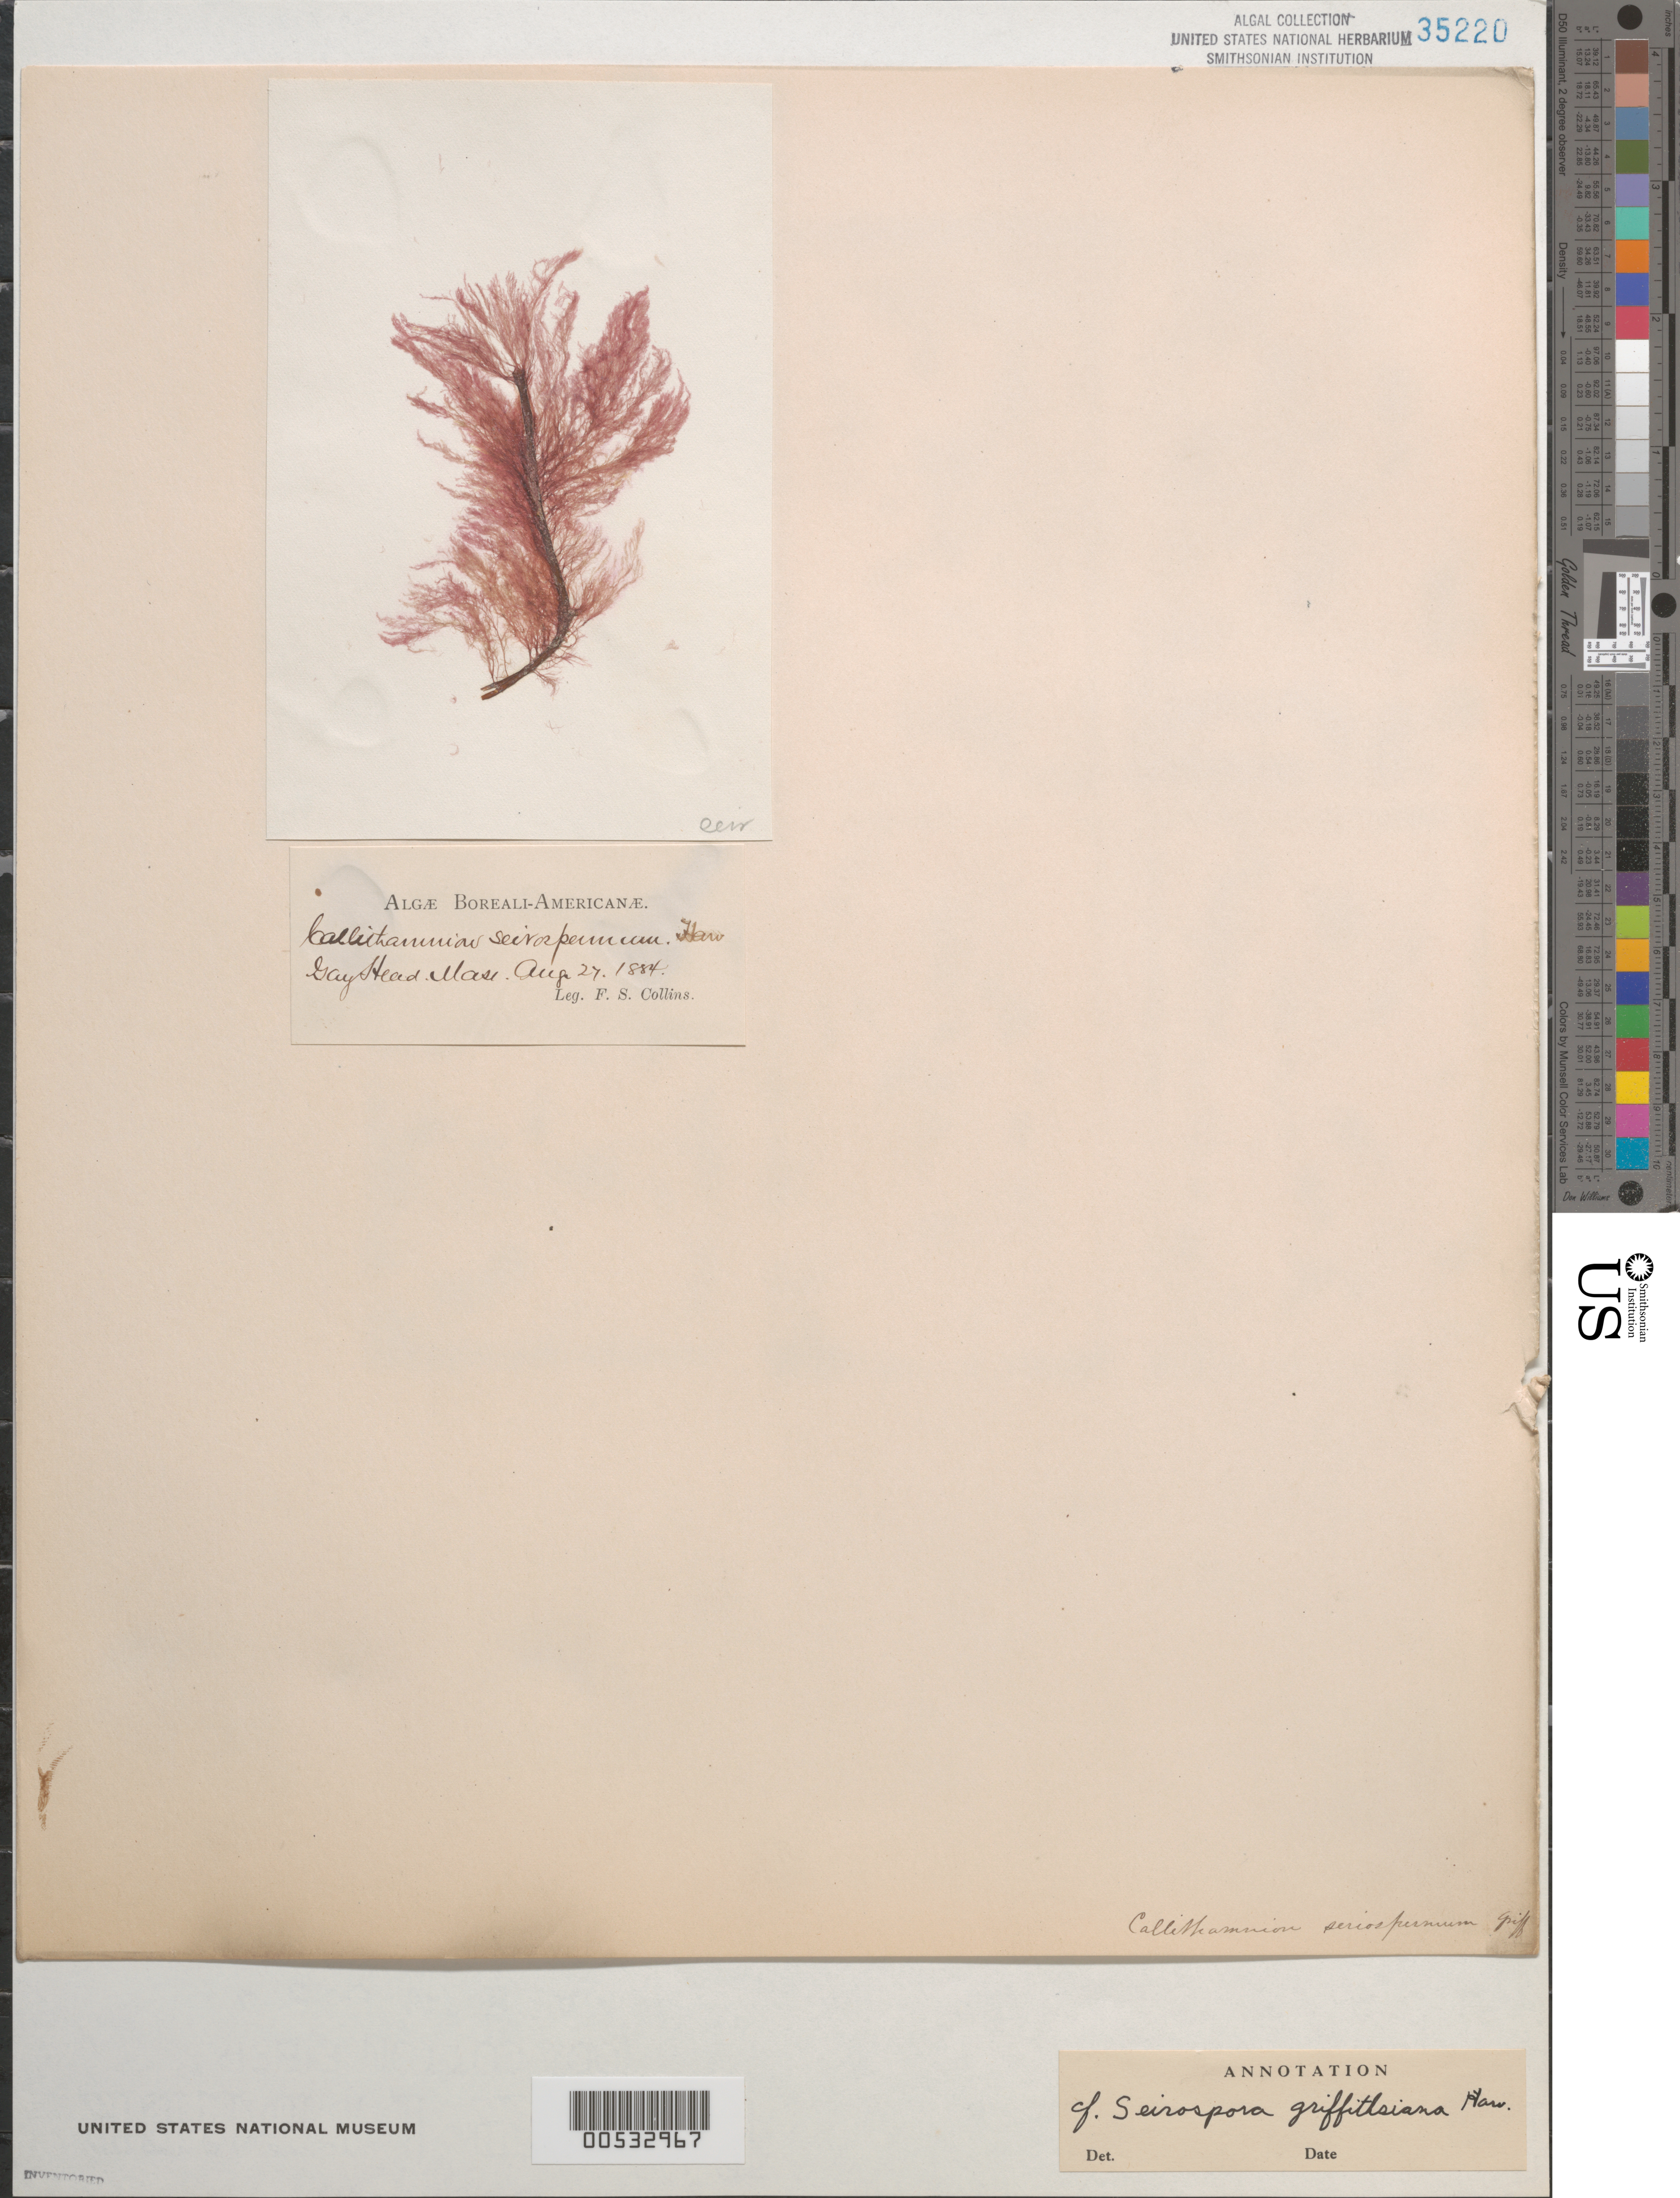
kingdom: Plantae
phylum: Rhodophyta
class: Florideophyceae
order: Ceramiales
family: Callithamniaceae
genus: Seirospora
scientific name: Seirospora interrupta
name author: (Sm.) F. Schmitz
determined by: Algae name updating Project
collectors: F. Collins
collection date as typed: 27 Aug 1884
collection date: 1884-08-27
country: United States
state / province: Massachusetts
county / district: Dukes County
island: Martha's Vineyard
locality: Gay Head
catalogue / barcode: US 35220